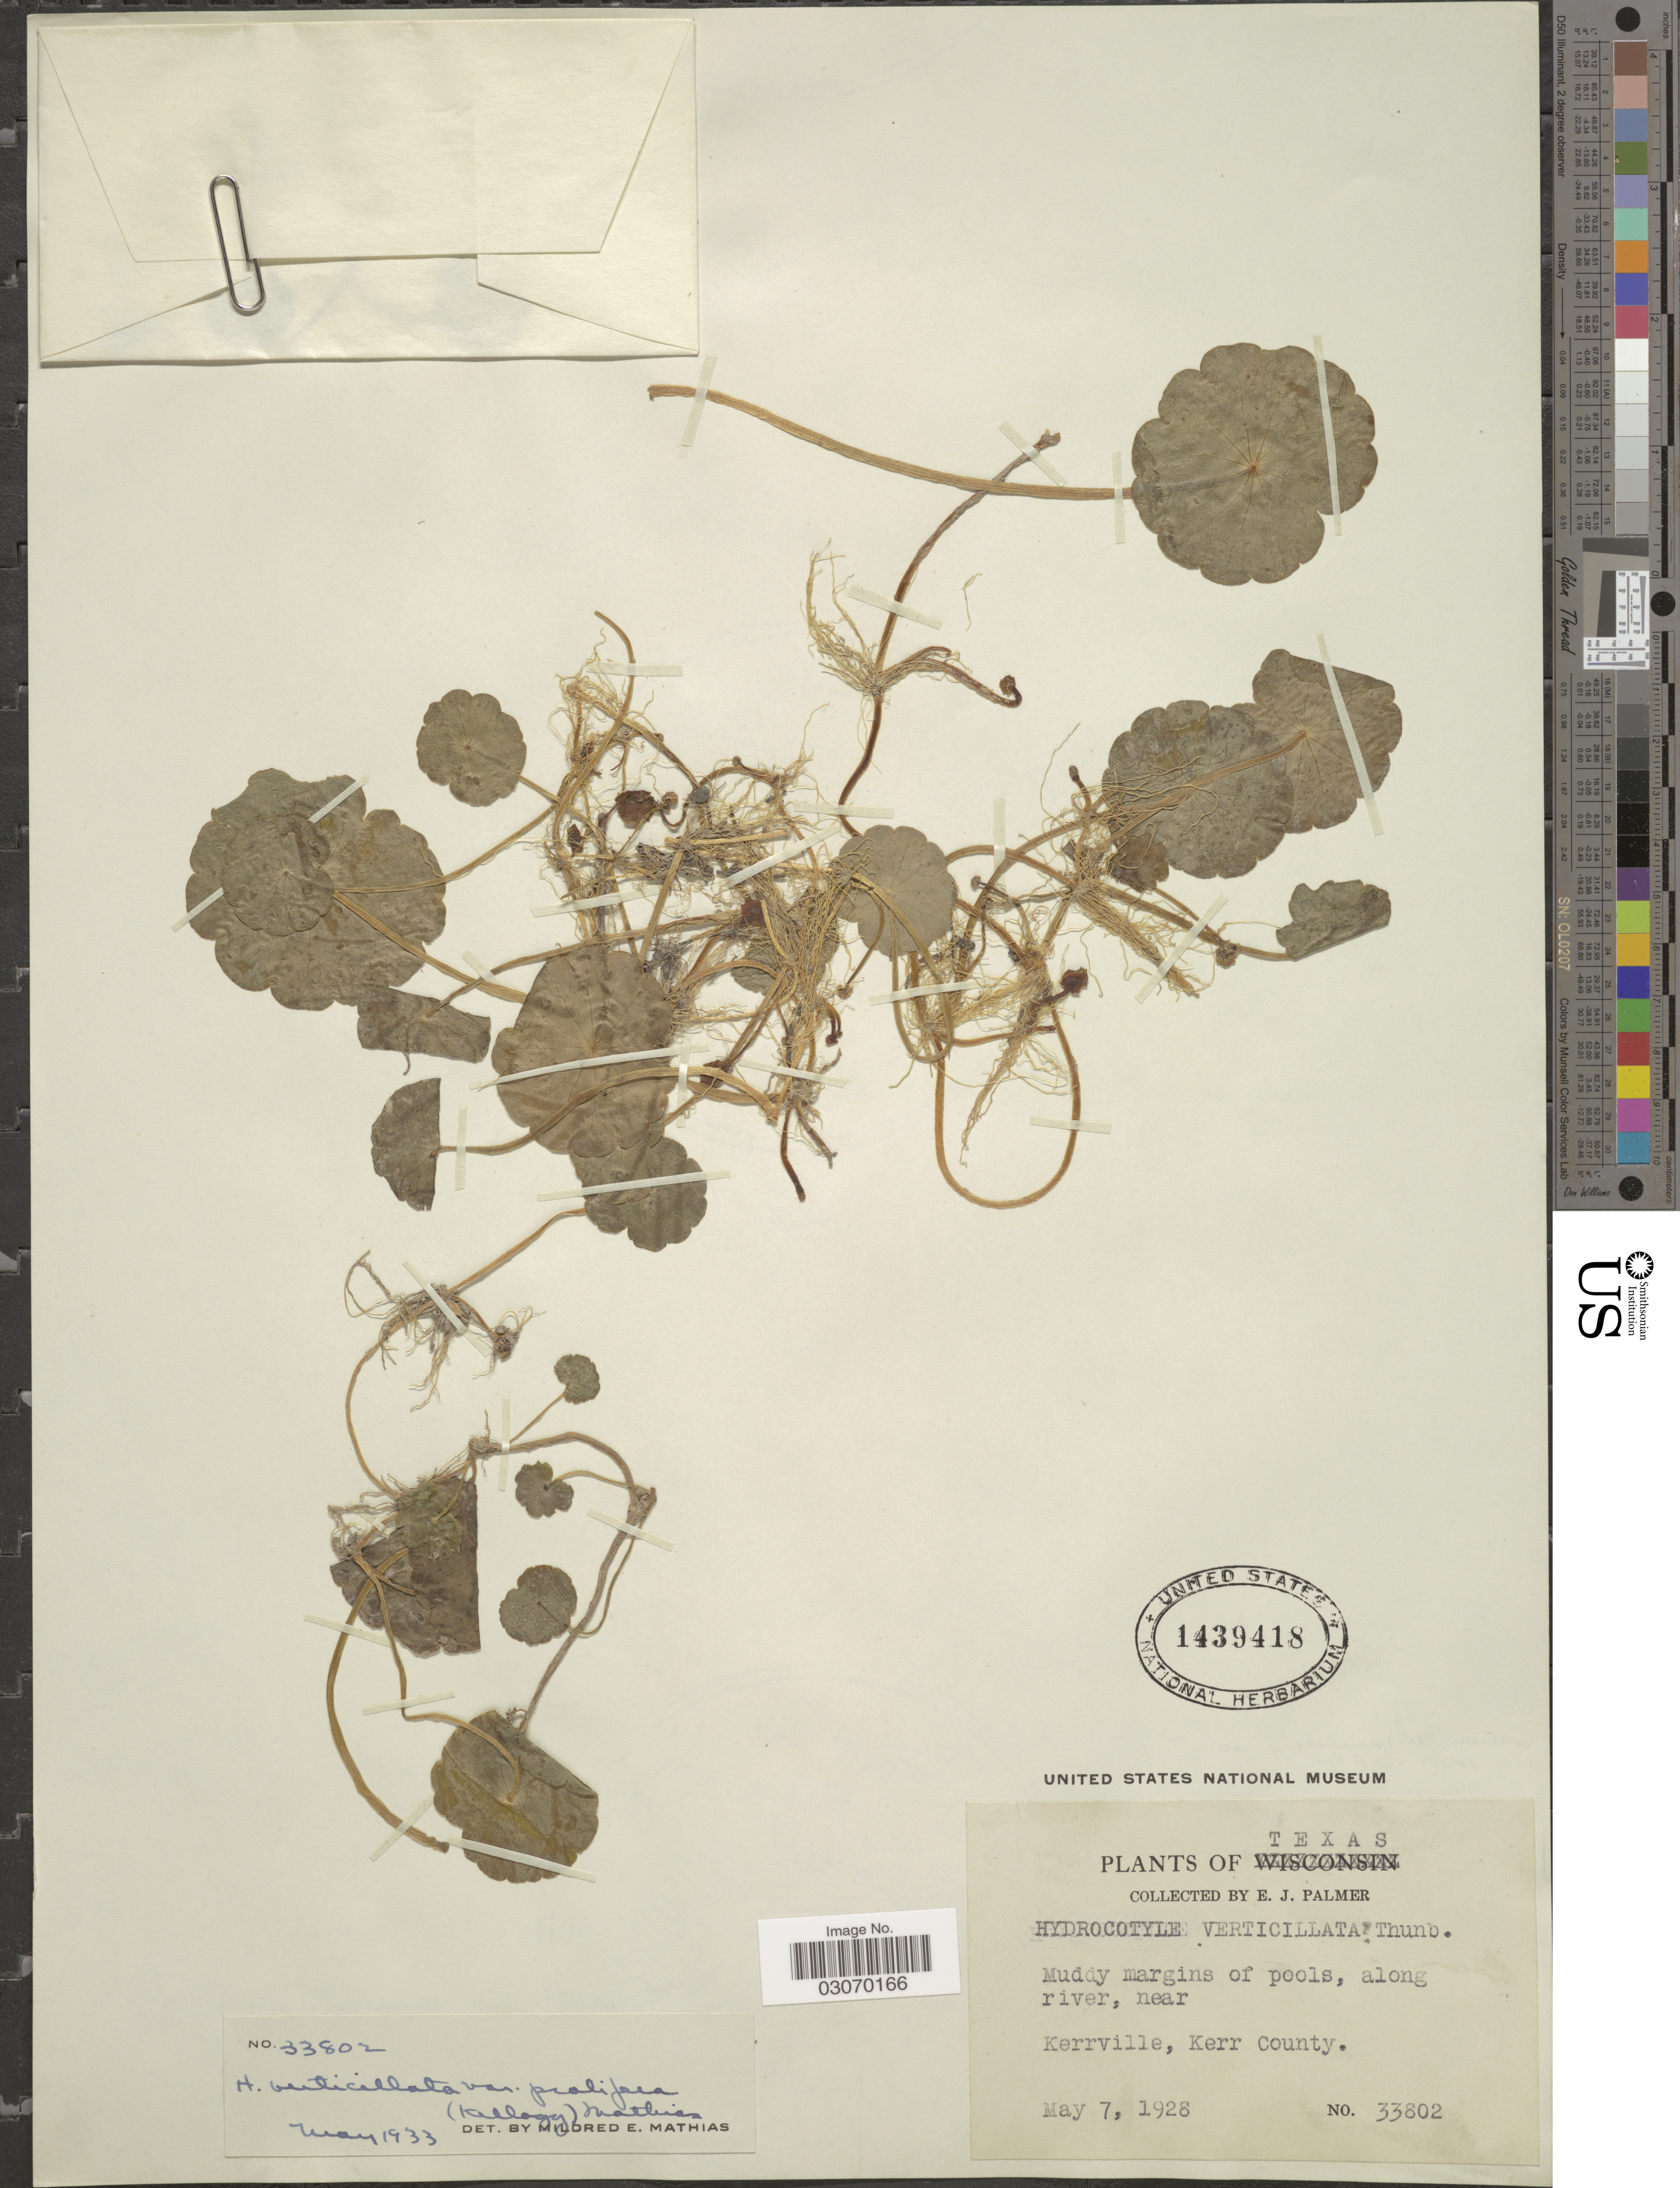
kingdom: Plantae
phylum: Tracheophyta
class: Magnoliopsida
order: Apiales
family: Araliaceae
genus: Hydrocotyle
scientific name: Hydrocotyle verticillata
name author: Thunb.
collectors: E. J. Palmer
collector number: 33802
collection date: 1928-05-07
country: United States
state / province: Texas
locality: Muddy margins of pools, along river, near Kerrville, Kerr County.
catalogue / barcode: US 1439418